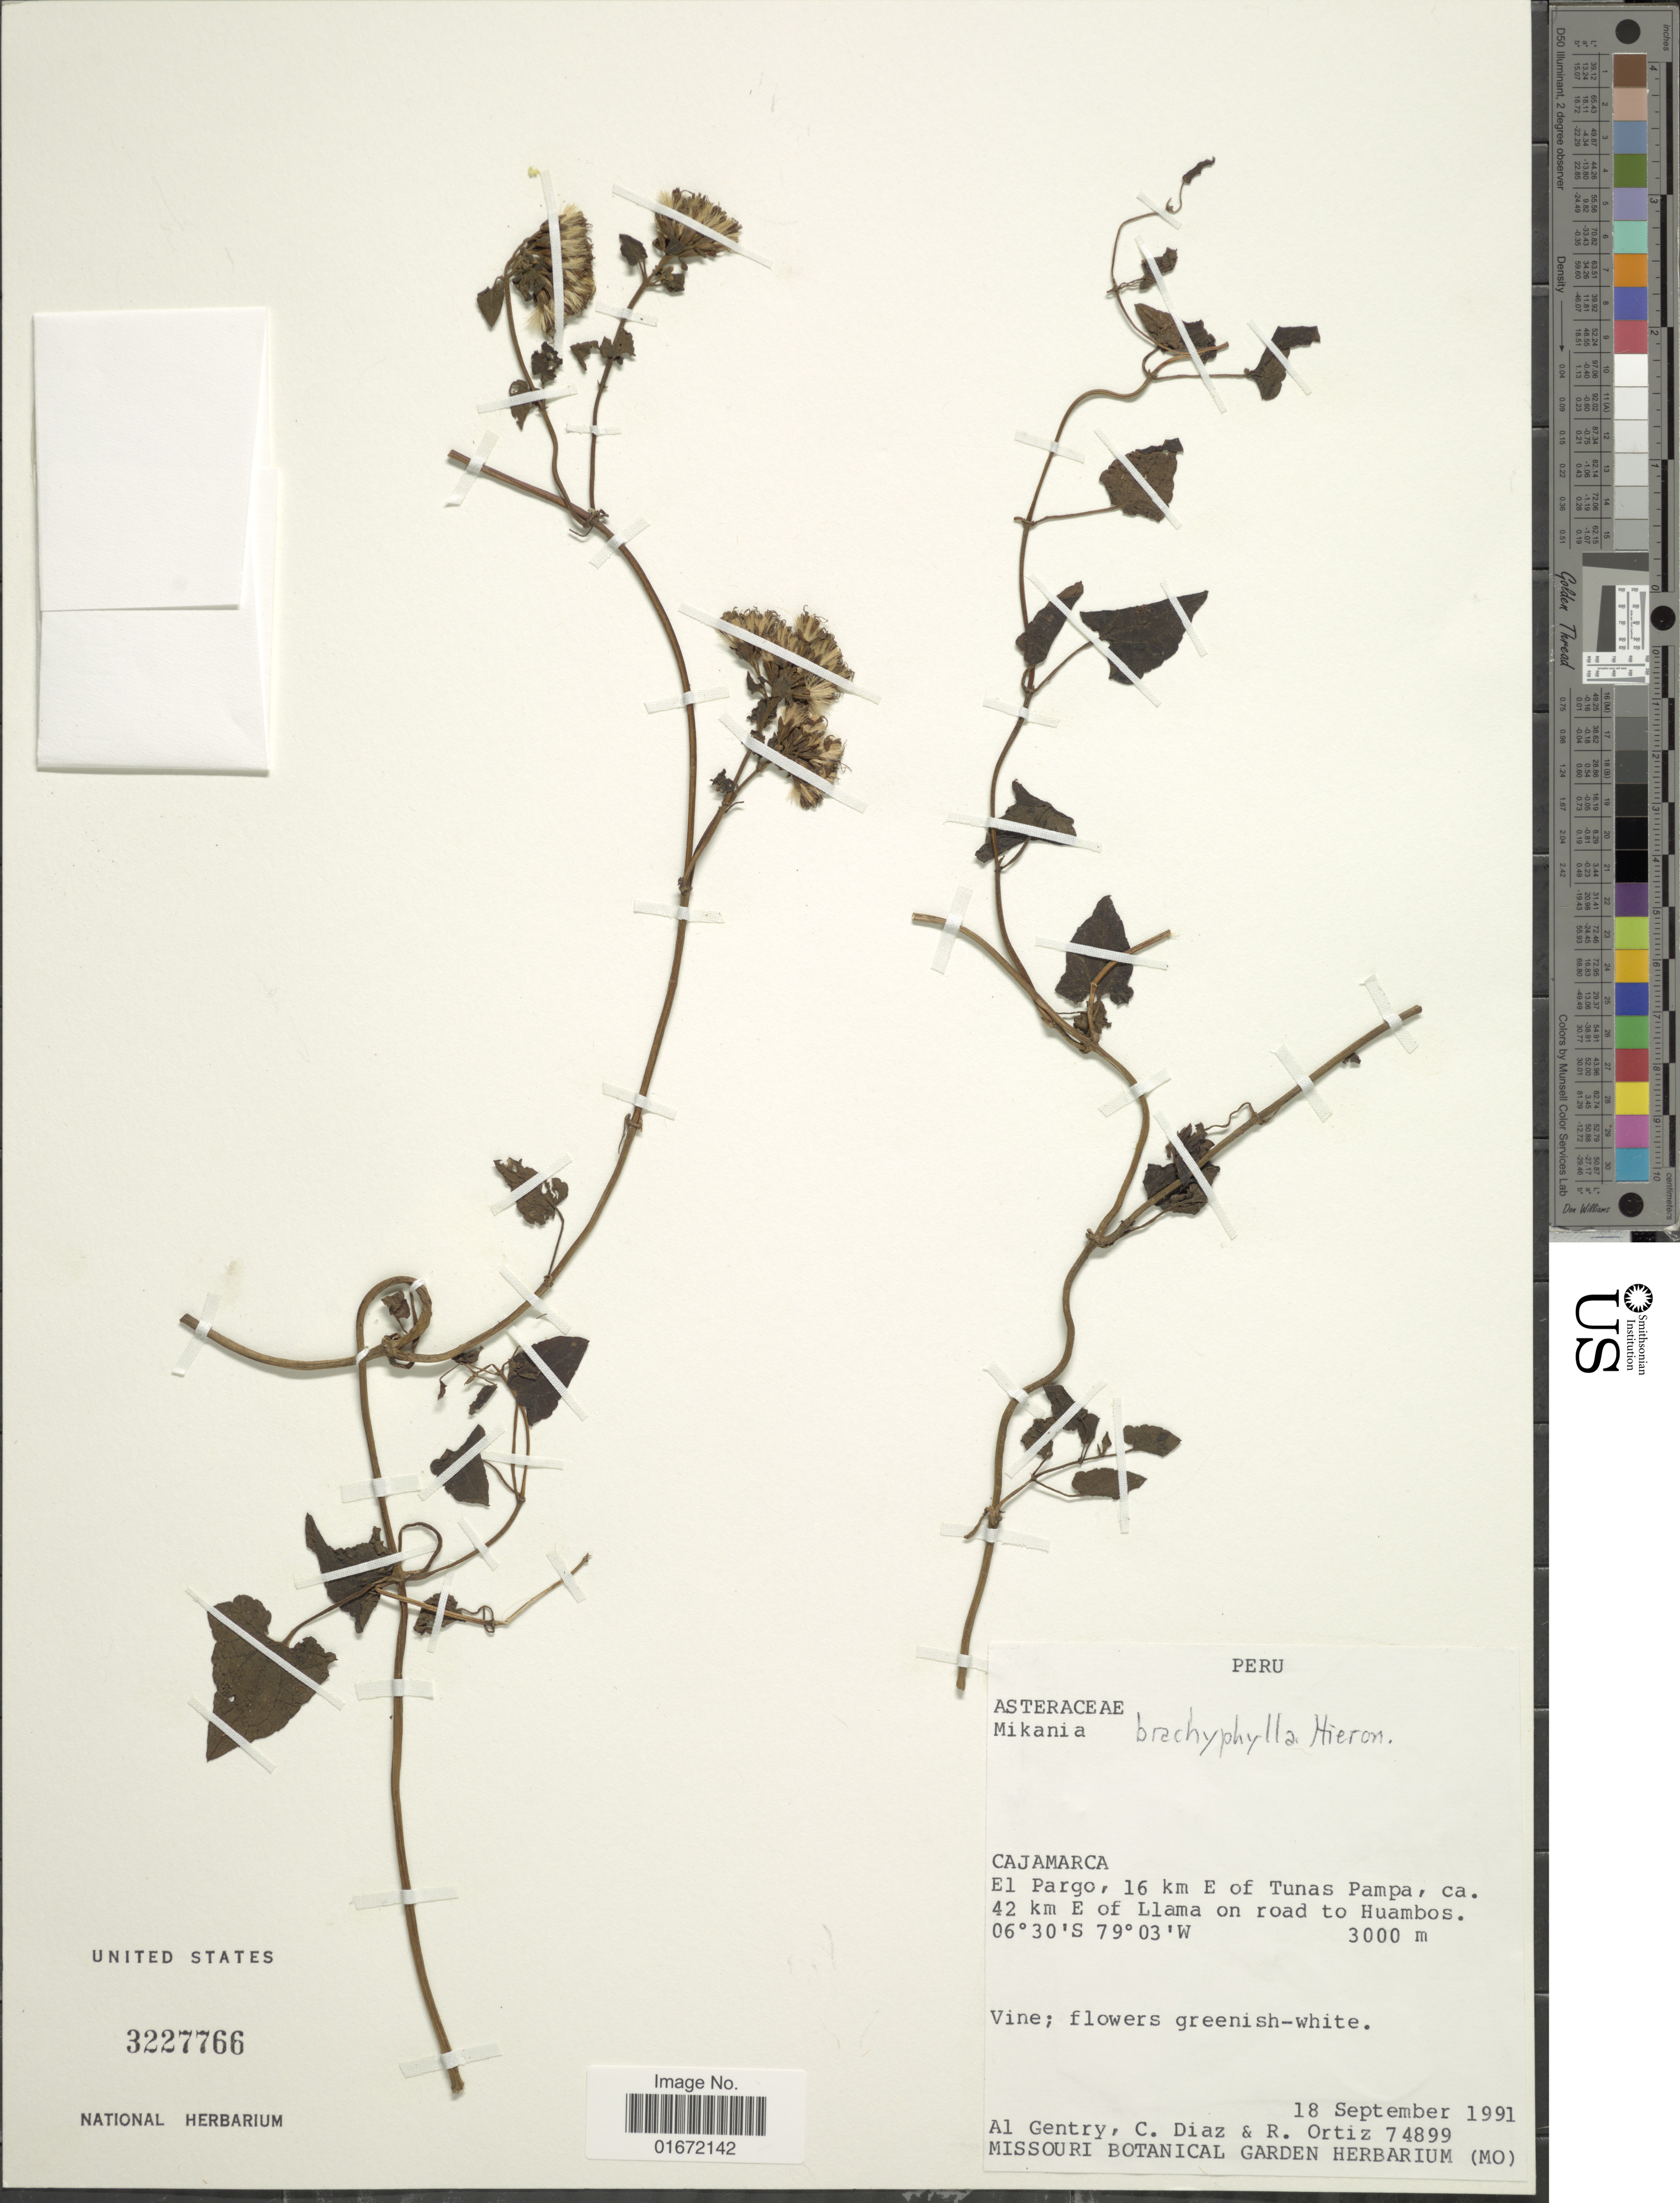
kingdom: Plantae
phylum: Tracheophyta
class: Magnoliopsida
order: Asterales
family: Asteraceae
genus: Mikania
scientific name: Mikania brachyphylla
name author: Hieron.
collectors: A. H. Gentry, C. Díaz & R. Ortíz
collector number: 74899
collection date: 1991-09-18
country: Peru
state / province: Cajamarca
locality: Cajamarca. El Pargo, 16 km E of Tunas Pampa, ca. 42 km E of Llama on road to Huambos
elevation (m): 3000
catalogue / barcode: US 3227766